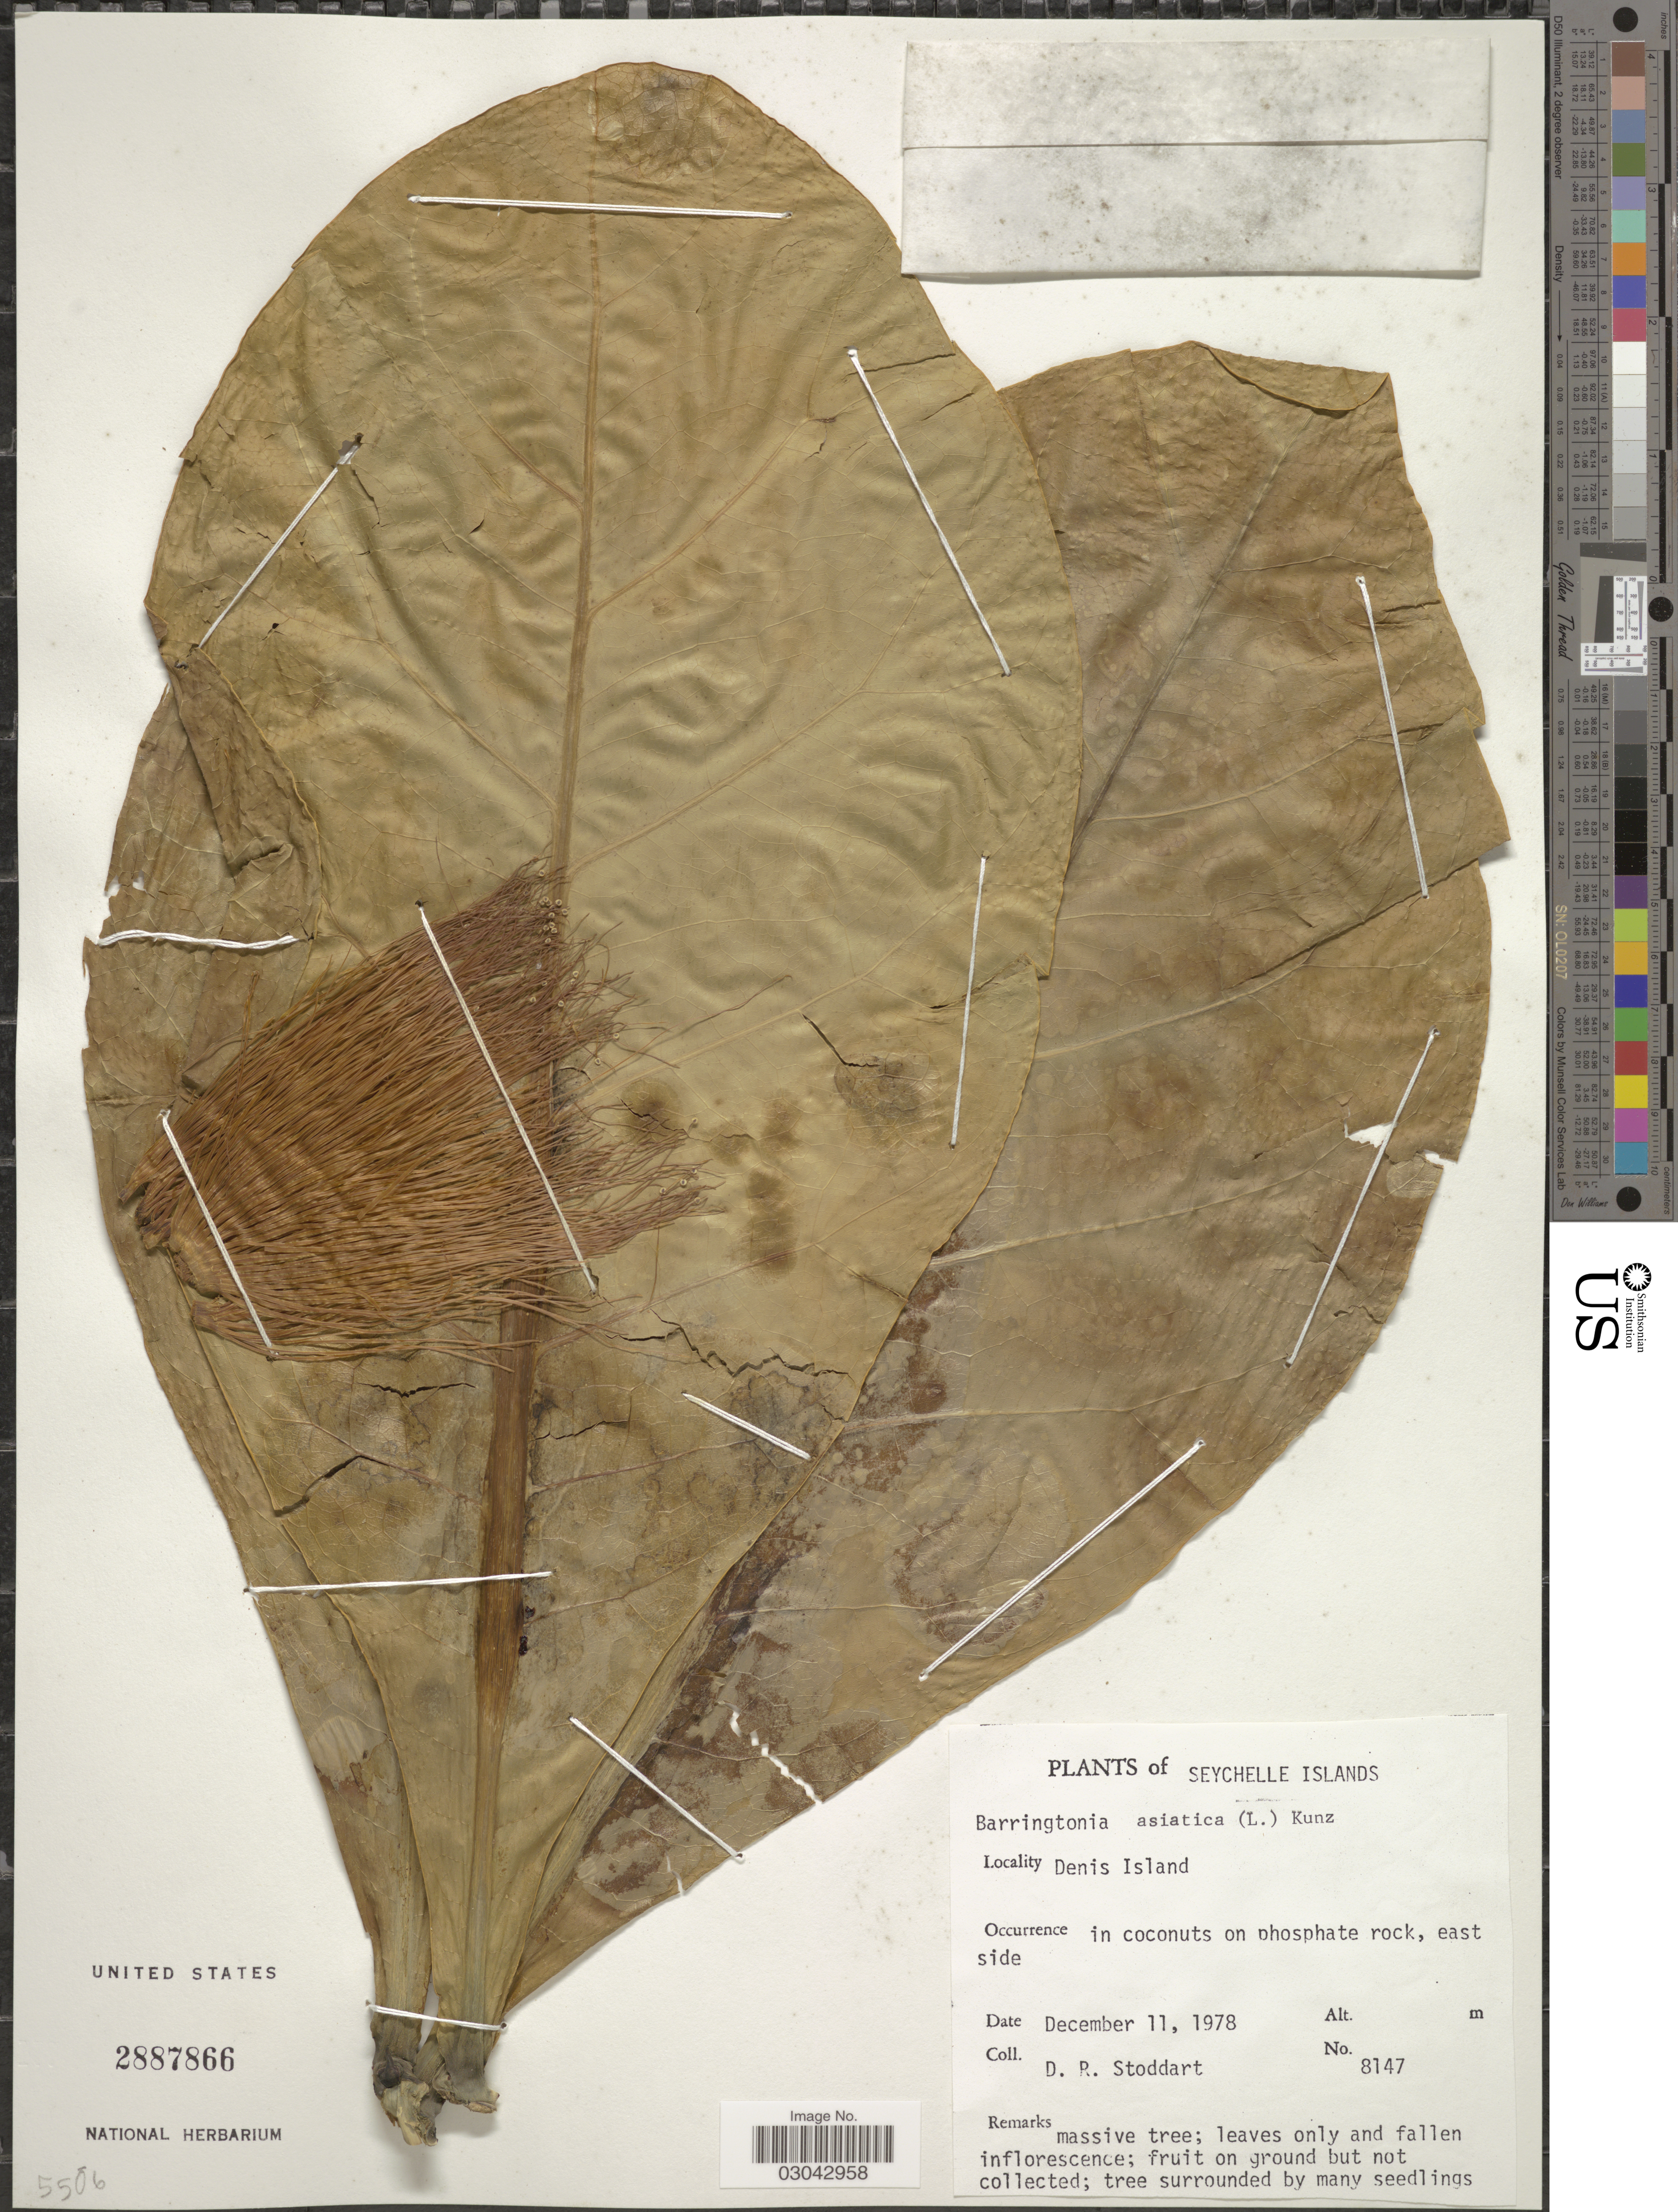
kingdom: Plantae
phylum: Tracheophyta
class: Magnoliopsida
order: Ericales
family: Lecythidaceae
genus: Barringtonia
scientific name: Barringtonia asiatica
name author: (L.) Kurz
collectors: D. R. Stoddart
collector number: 8147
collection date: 1978-12-11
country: Seychelles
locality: Seychelles Islands, Denis Island.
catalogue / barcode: US 2887866